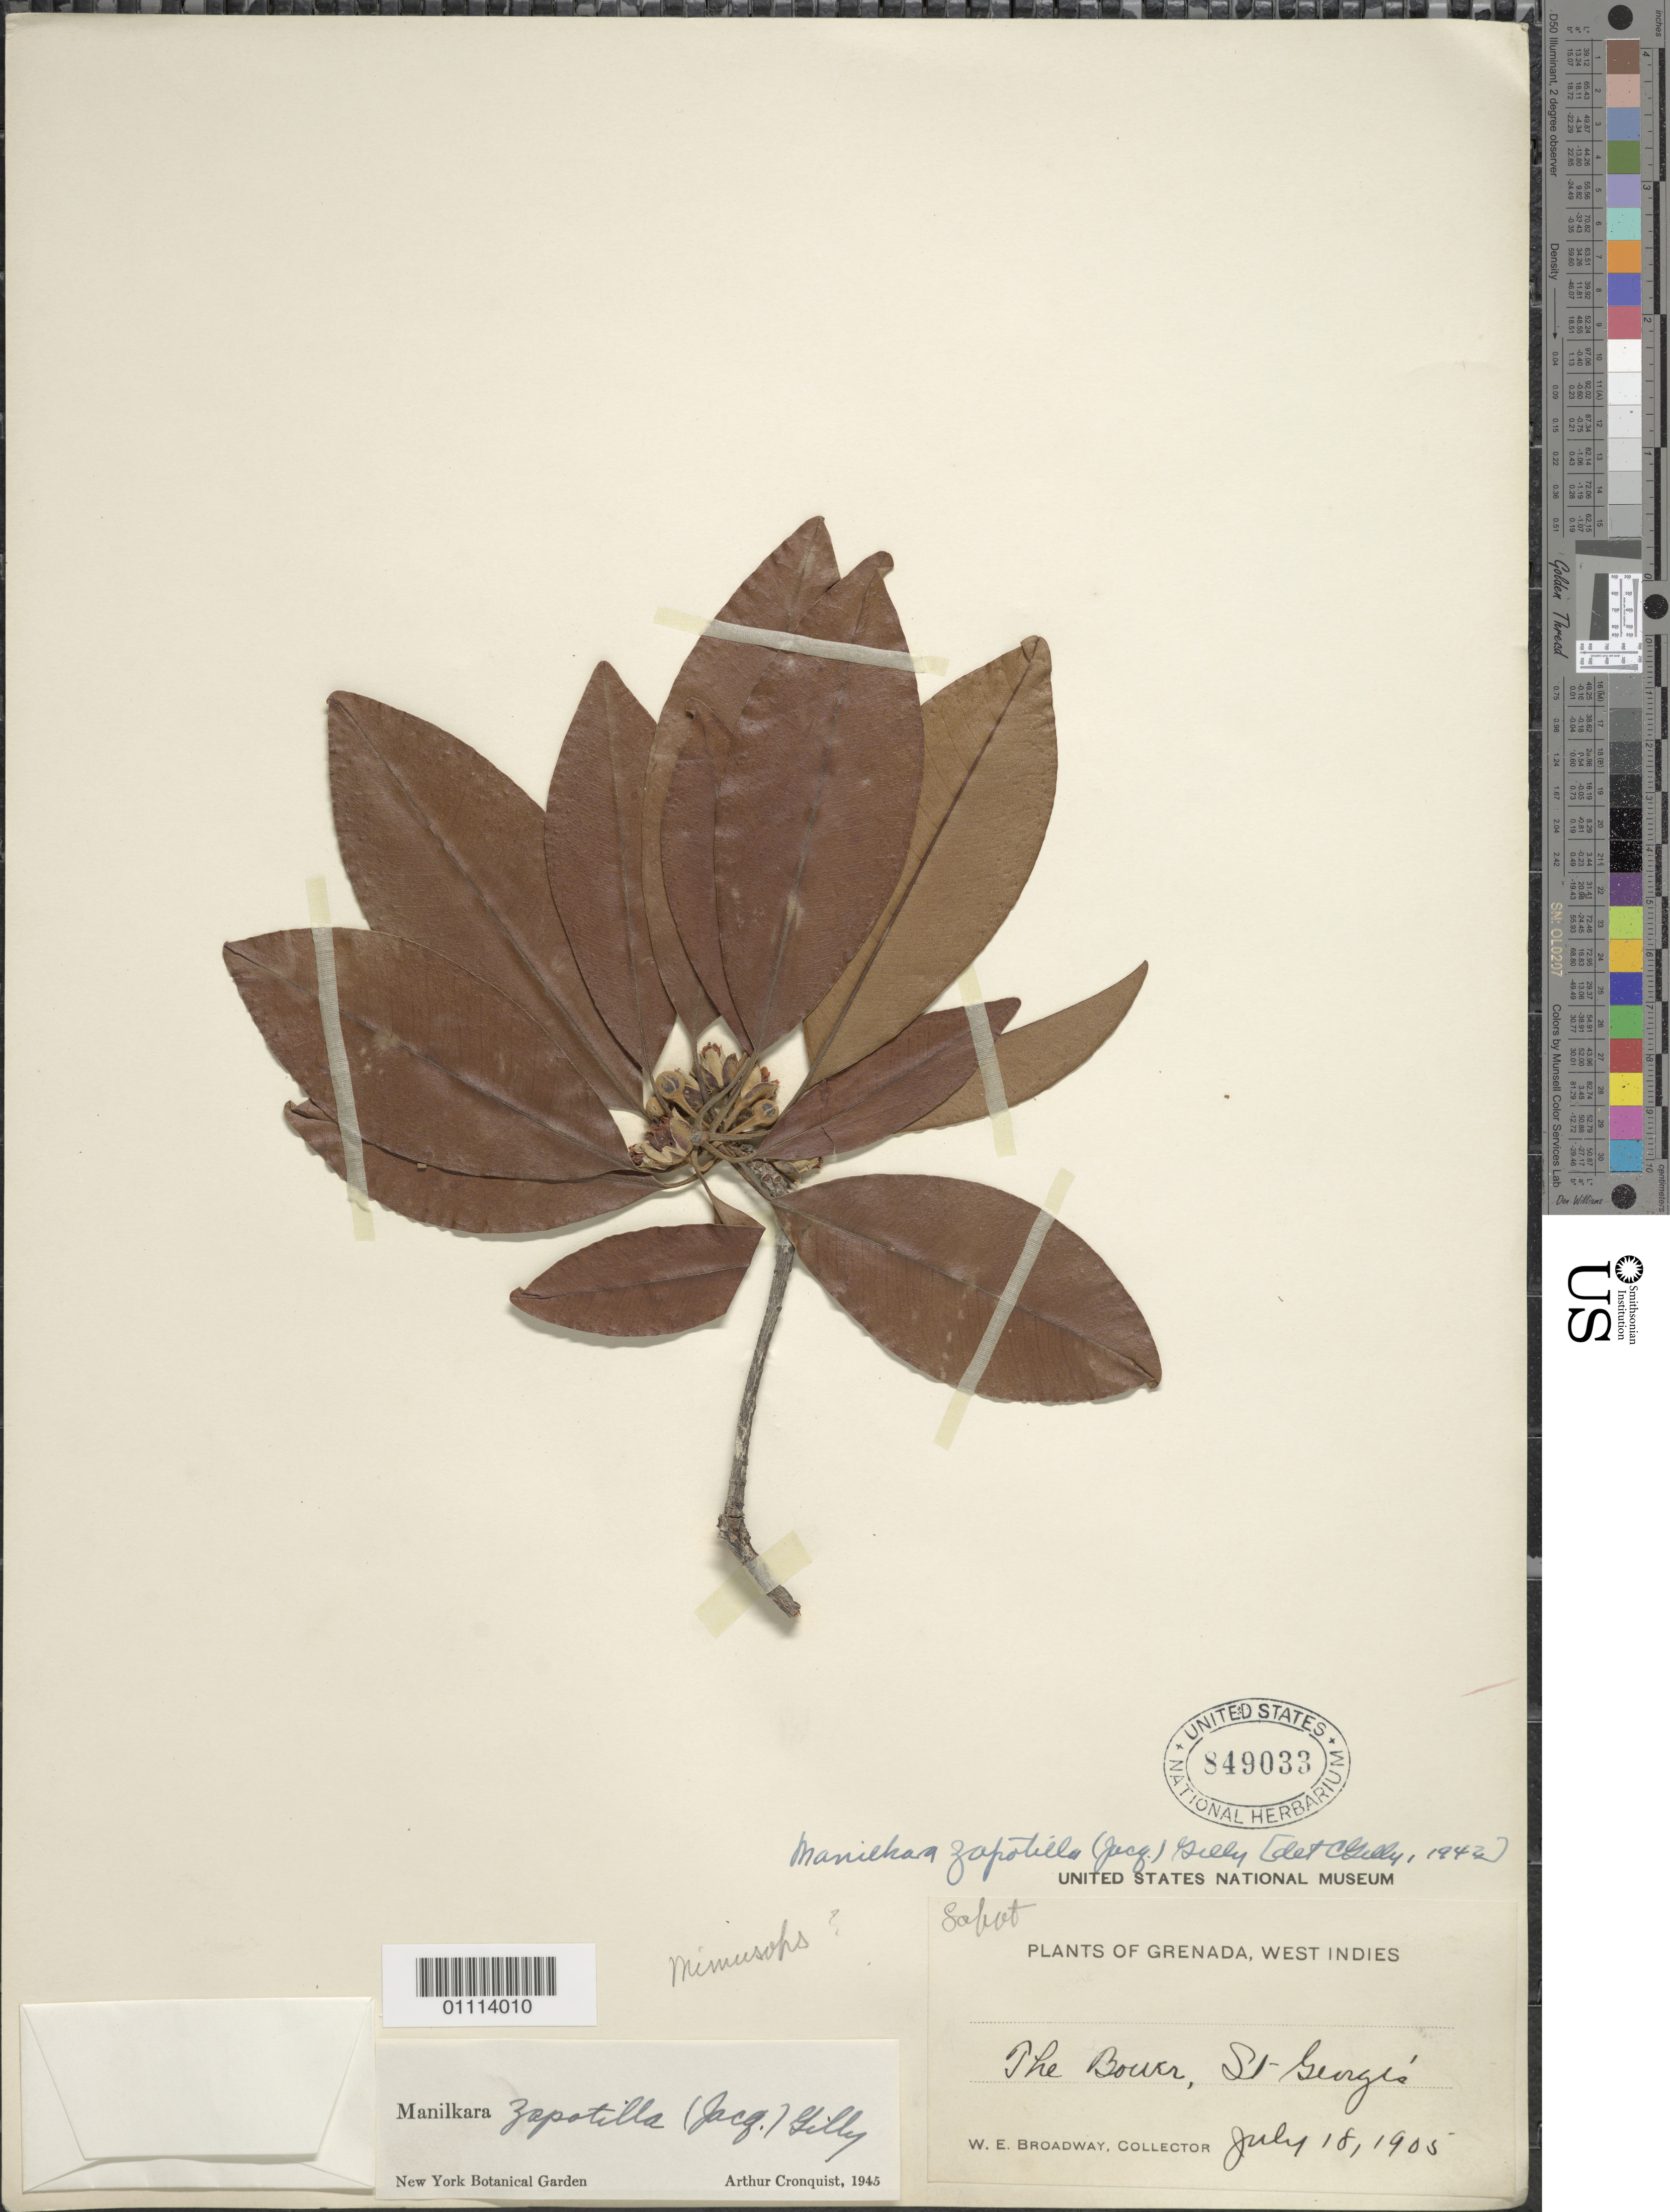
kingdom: Plantae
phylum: Tracheophyta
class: Magnoliopsida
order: Ericales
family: Sapotaceae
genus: Manilkara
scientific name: Manilkara zapotilla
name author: (Jacq.) Gilly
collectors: W. E. Broadway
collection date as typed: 18 Jul 1905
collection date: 1905-07-18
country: Grenada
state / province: Saint George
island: Grenada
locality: The Bouer, St Georges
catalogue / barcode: US 849033